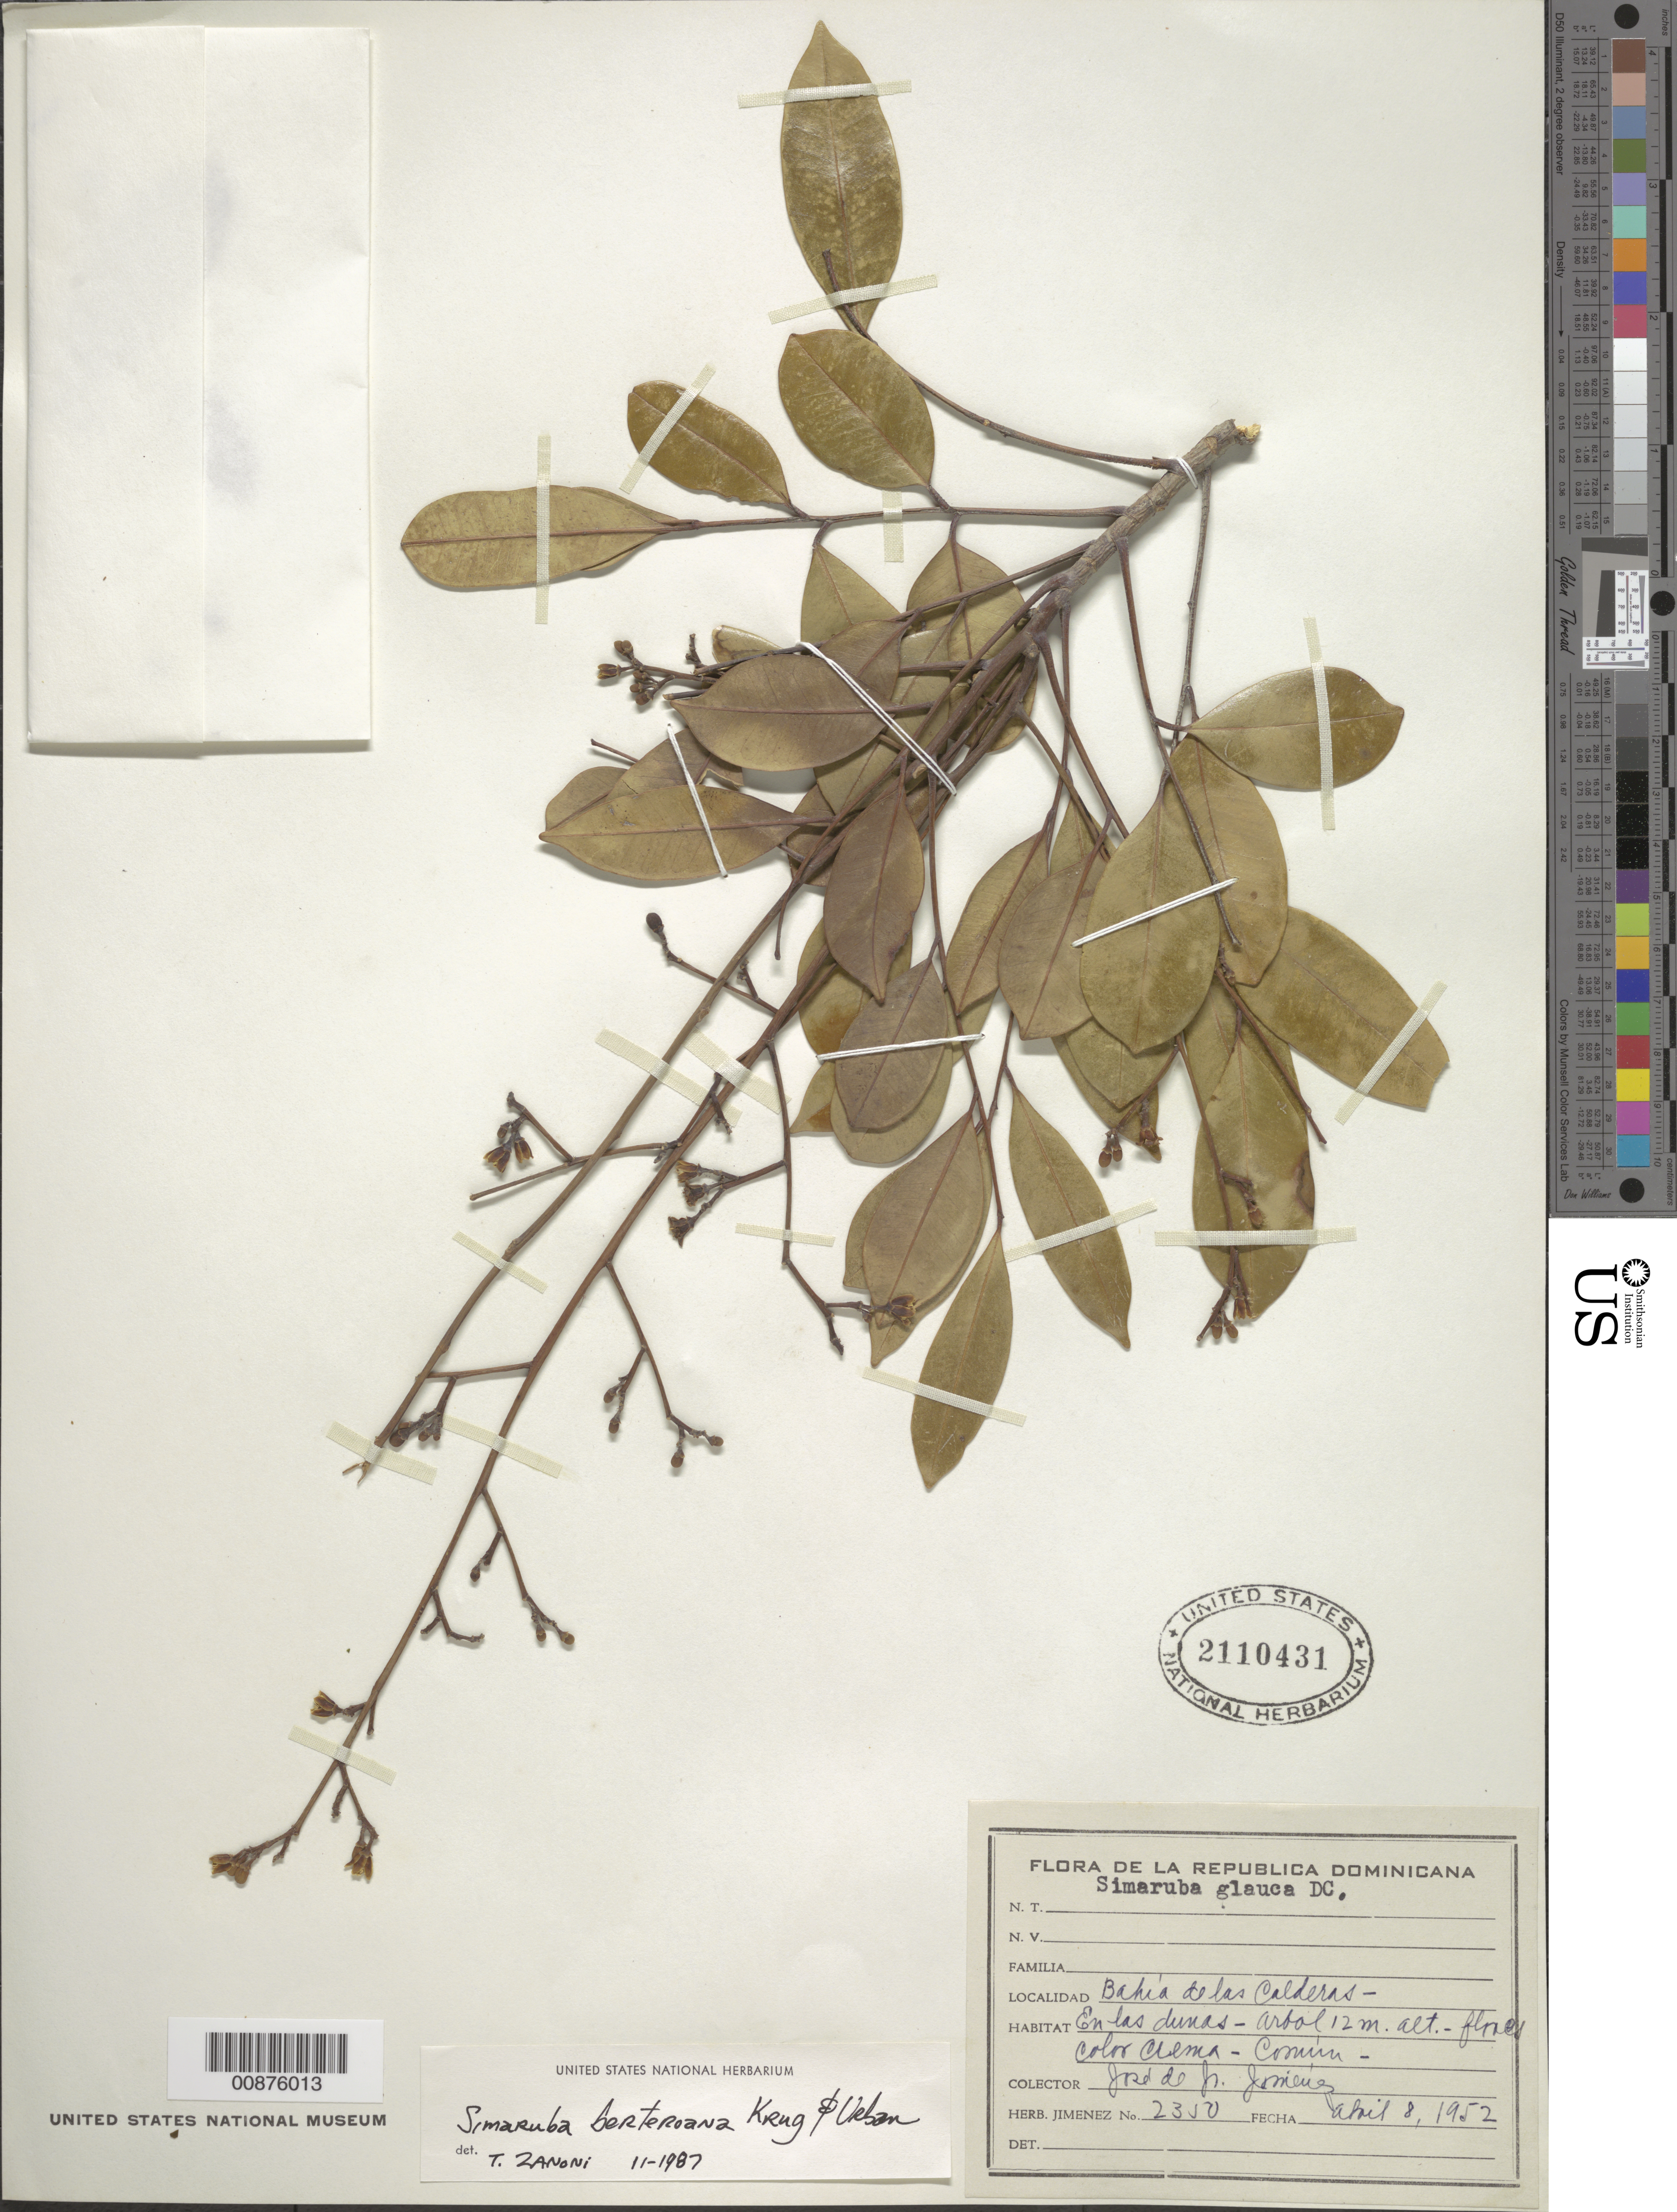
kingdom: Plantae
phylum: Tracheophyta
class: Magnoliopsida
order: Sapindales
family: Simaroubaceae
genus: Simarouba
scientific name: Simarouba berteroana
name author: Krug & Urb.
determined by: Zanoni, T. A., (NY), New York Botanical Garden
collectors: J. J. Jiménez Almonte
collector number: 2350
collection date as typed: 08 Apr 1952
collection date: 1952-04-08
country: Dominican Republic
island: Hispaniola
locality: Bahía de las Calderas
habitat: En las dunas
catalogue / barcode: US 2110431